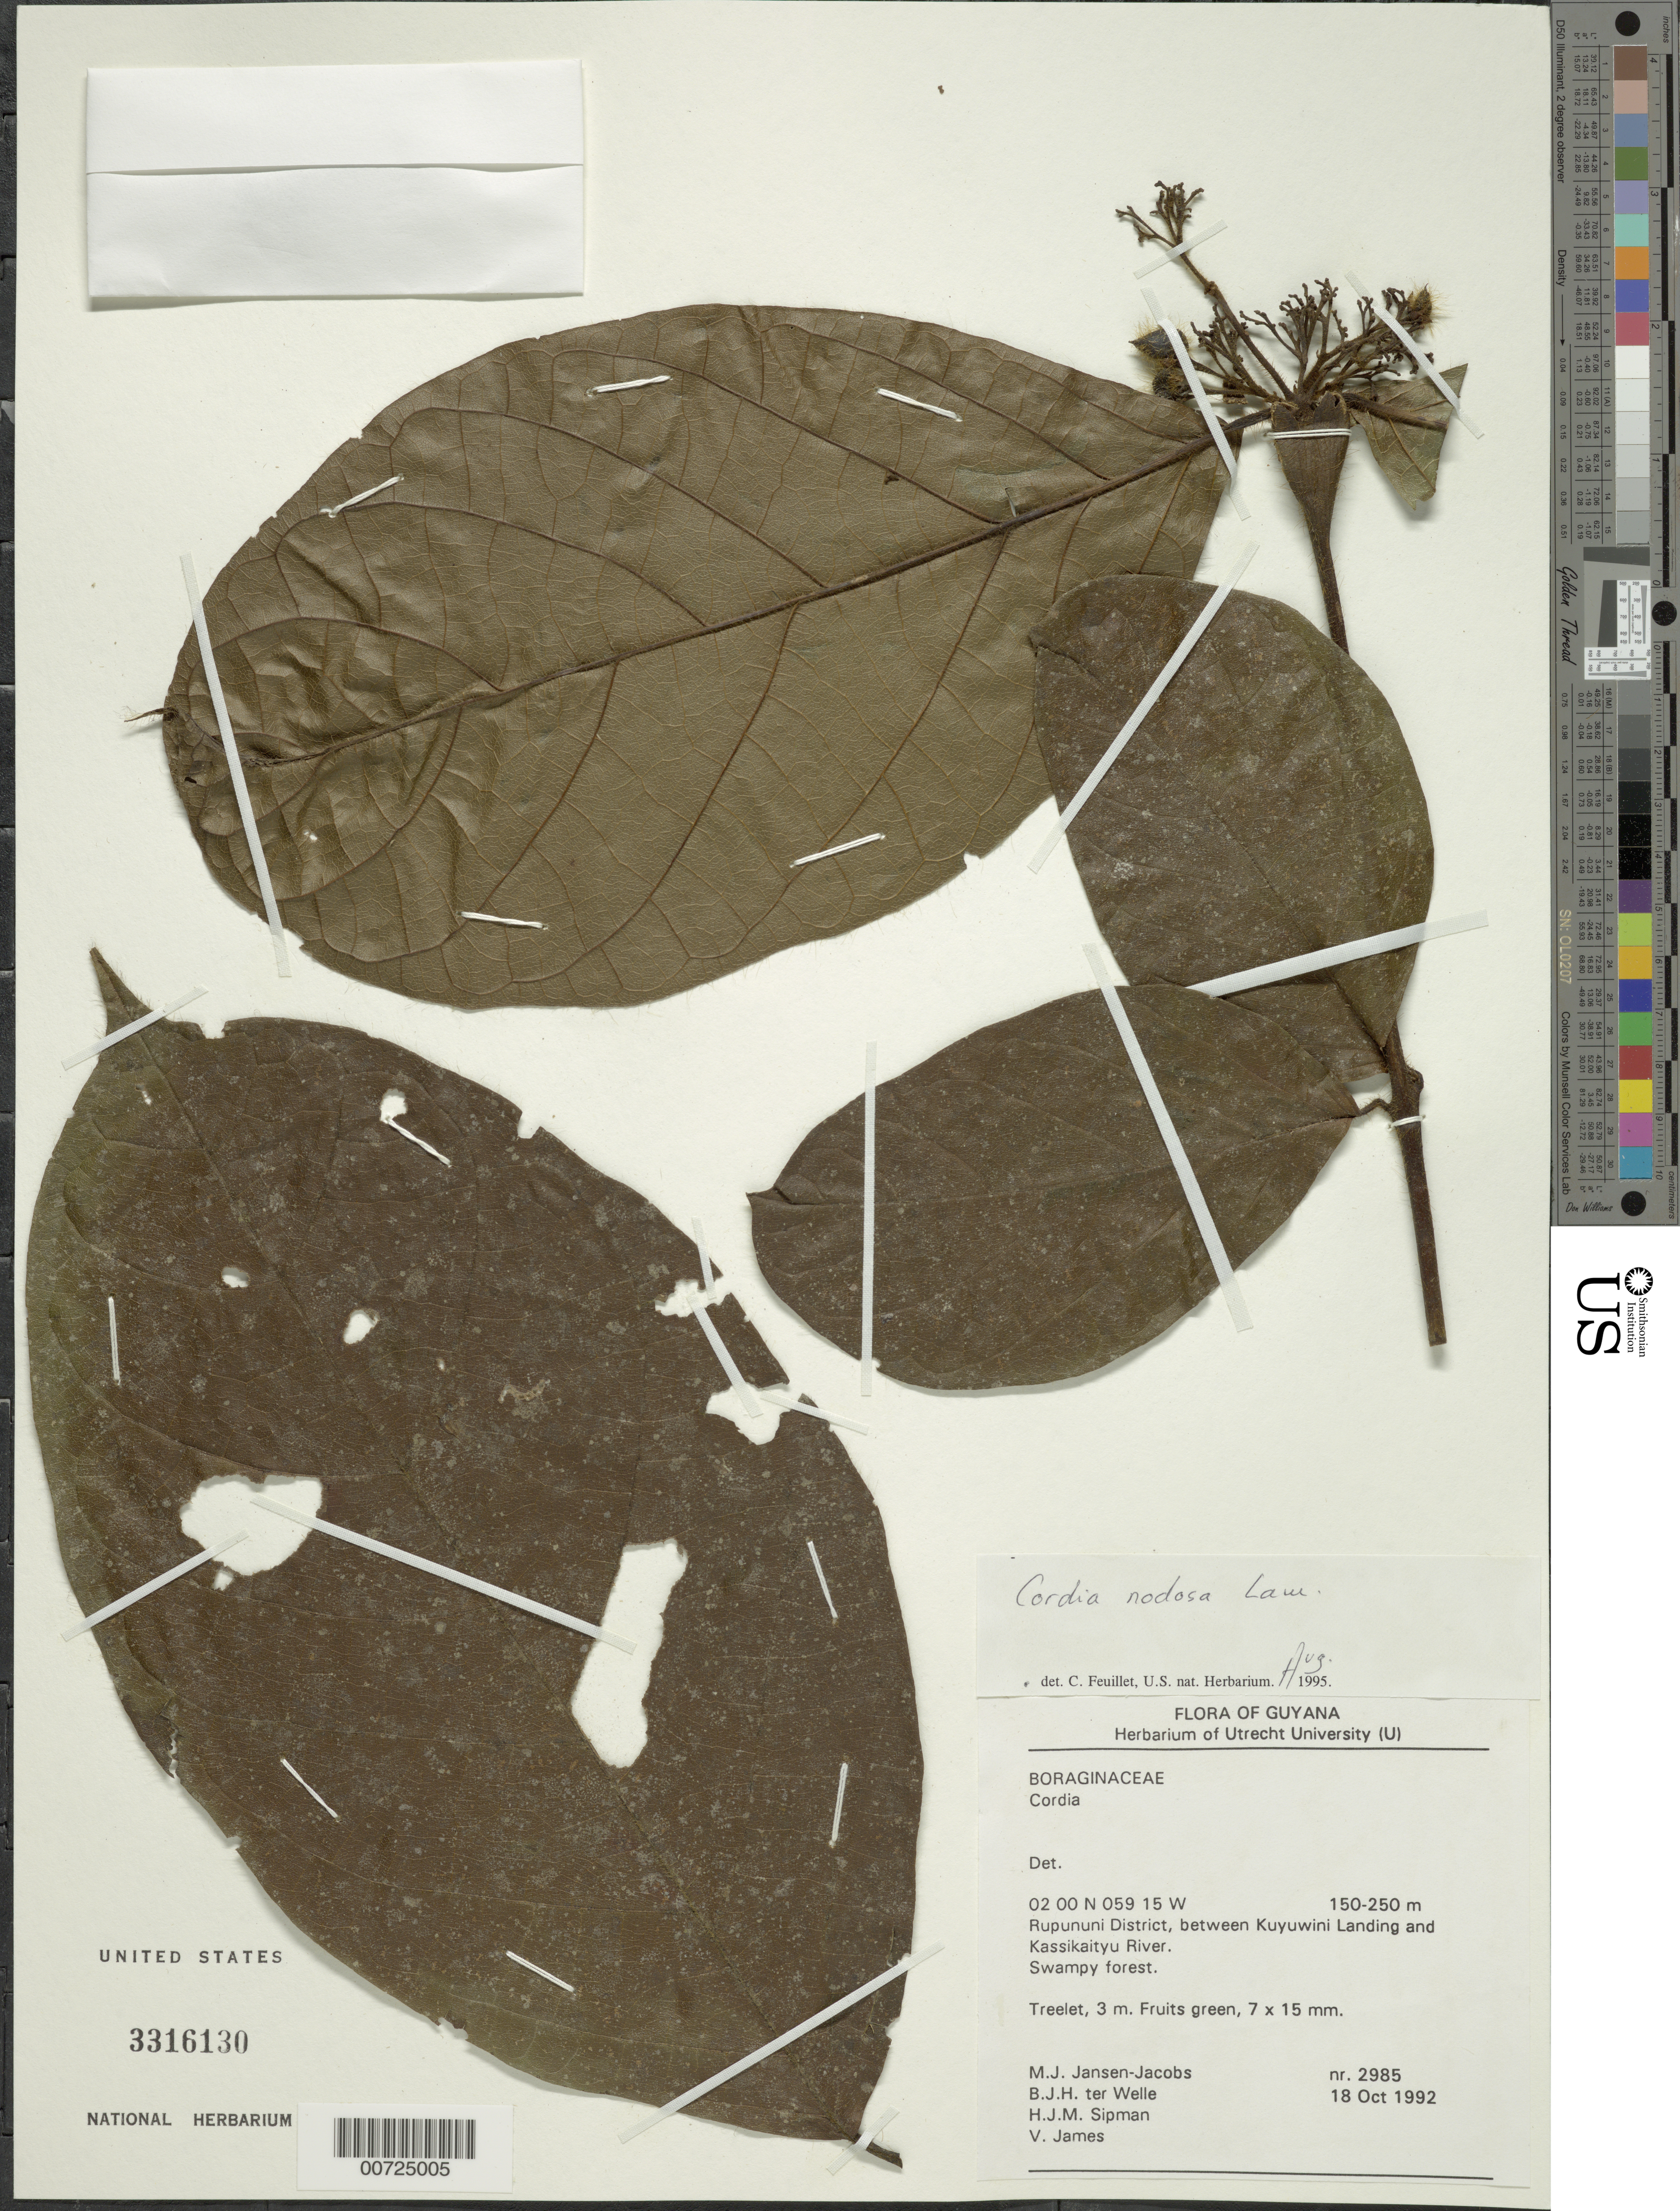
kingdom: Plantae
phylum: Tracheophyta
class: Magnoliopsida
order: Boraginales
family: Cordiaceae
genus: Cordia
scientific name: Cordia nodosa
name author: Lam.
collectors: M. J. Jansen-Jacobs, B. Welle, H. J. M. Sipman & V. James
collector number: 2985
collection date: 1992-10-18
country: Guyana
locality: Rupununi District, between Kuyuwini Landing and Kassikaityu River.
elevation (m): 150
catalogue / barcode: US 3316130